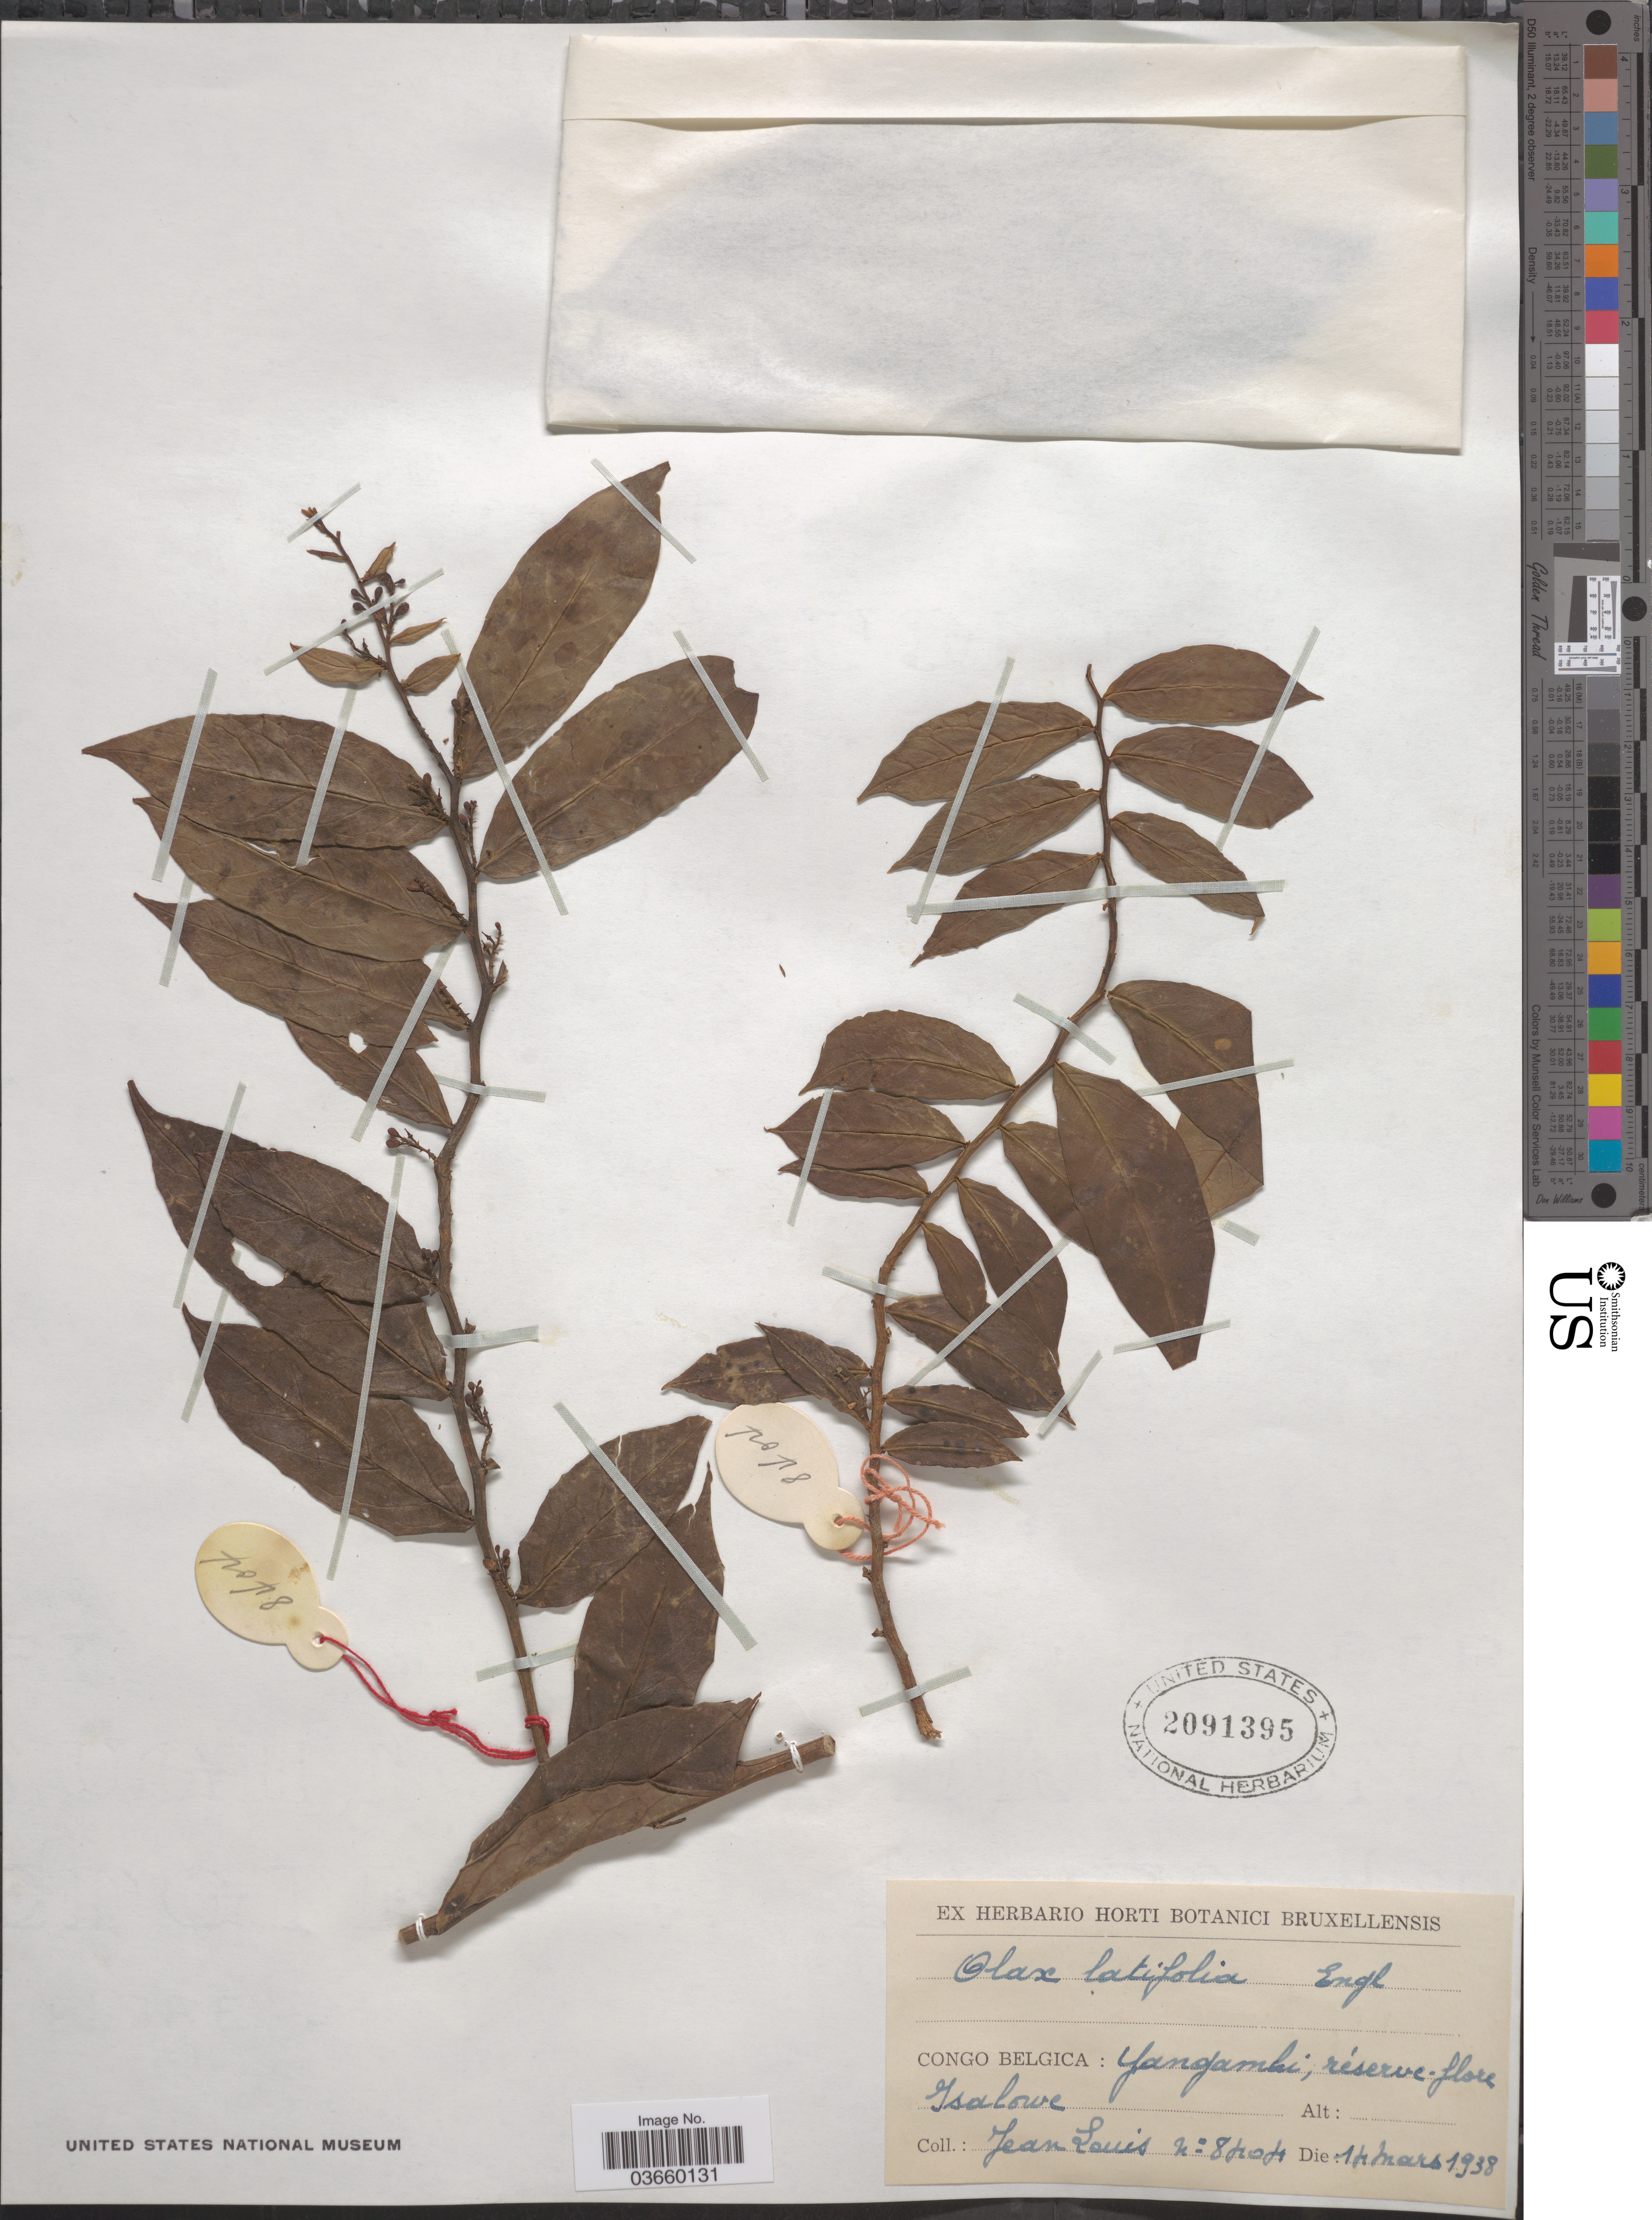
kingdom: Plantae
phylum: Tracheophyta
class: Magnoliopsida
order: Santalales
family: Olacaceae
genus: Olax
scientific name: Olax latifolia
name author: Engl.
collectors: J. Louis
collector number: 8404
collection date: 1938-03-14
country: Congo, Democratic Republic of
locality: Congo Belgica: Yangambi, réserve-flore Isalowe.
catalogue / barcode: US 2091395